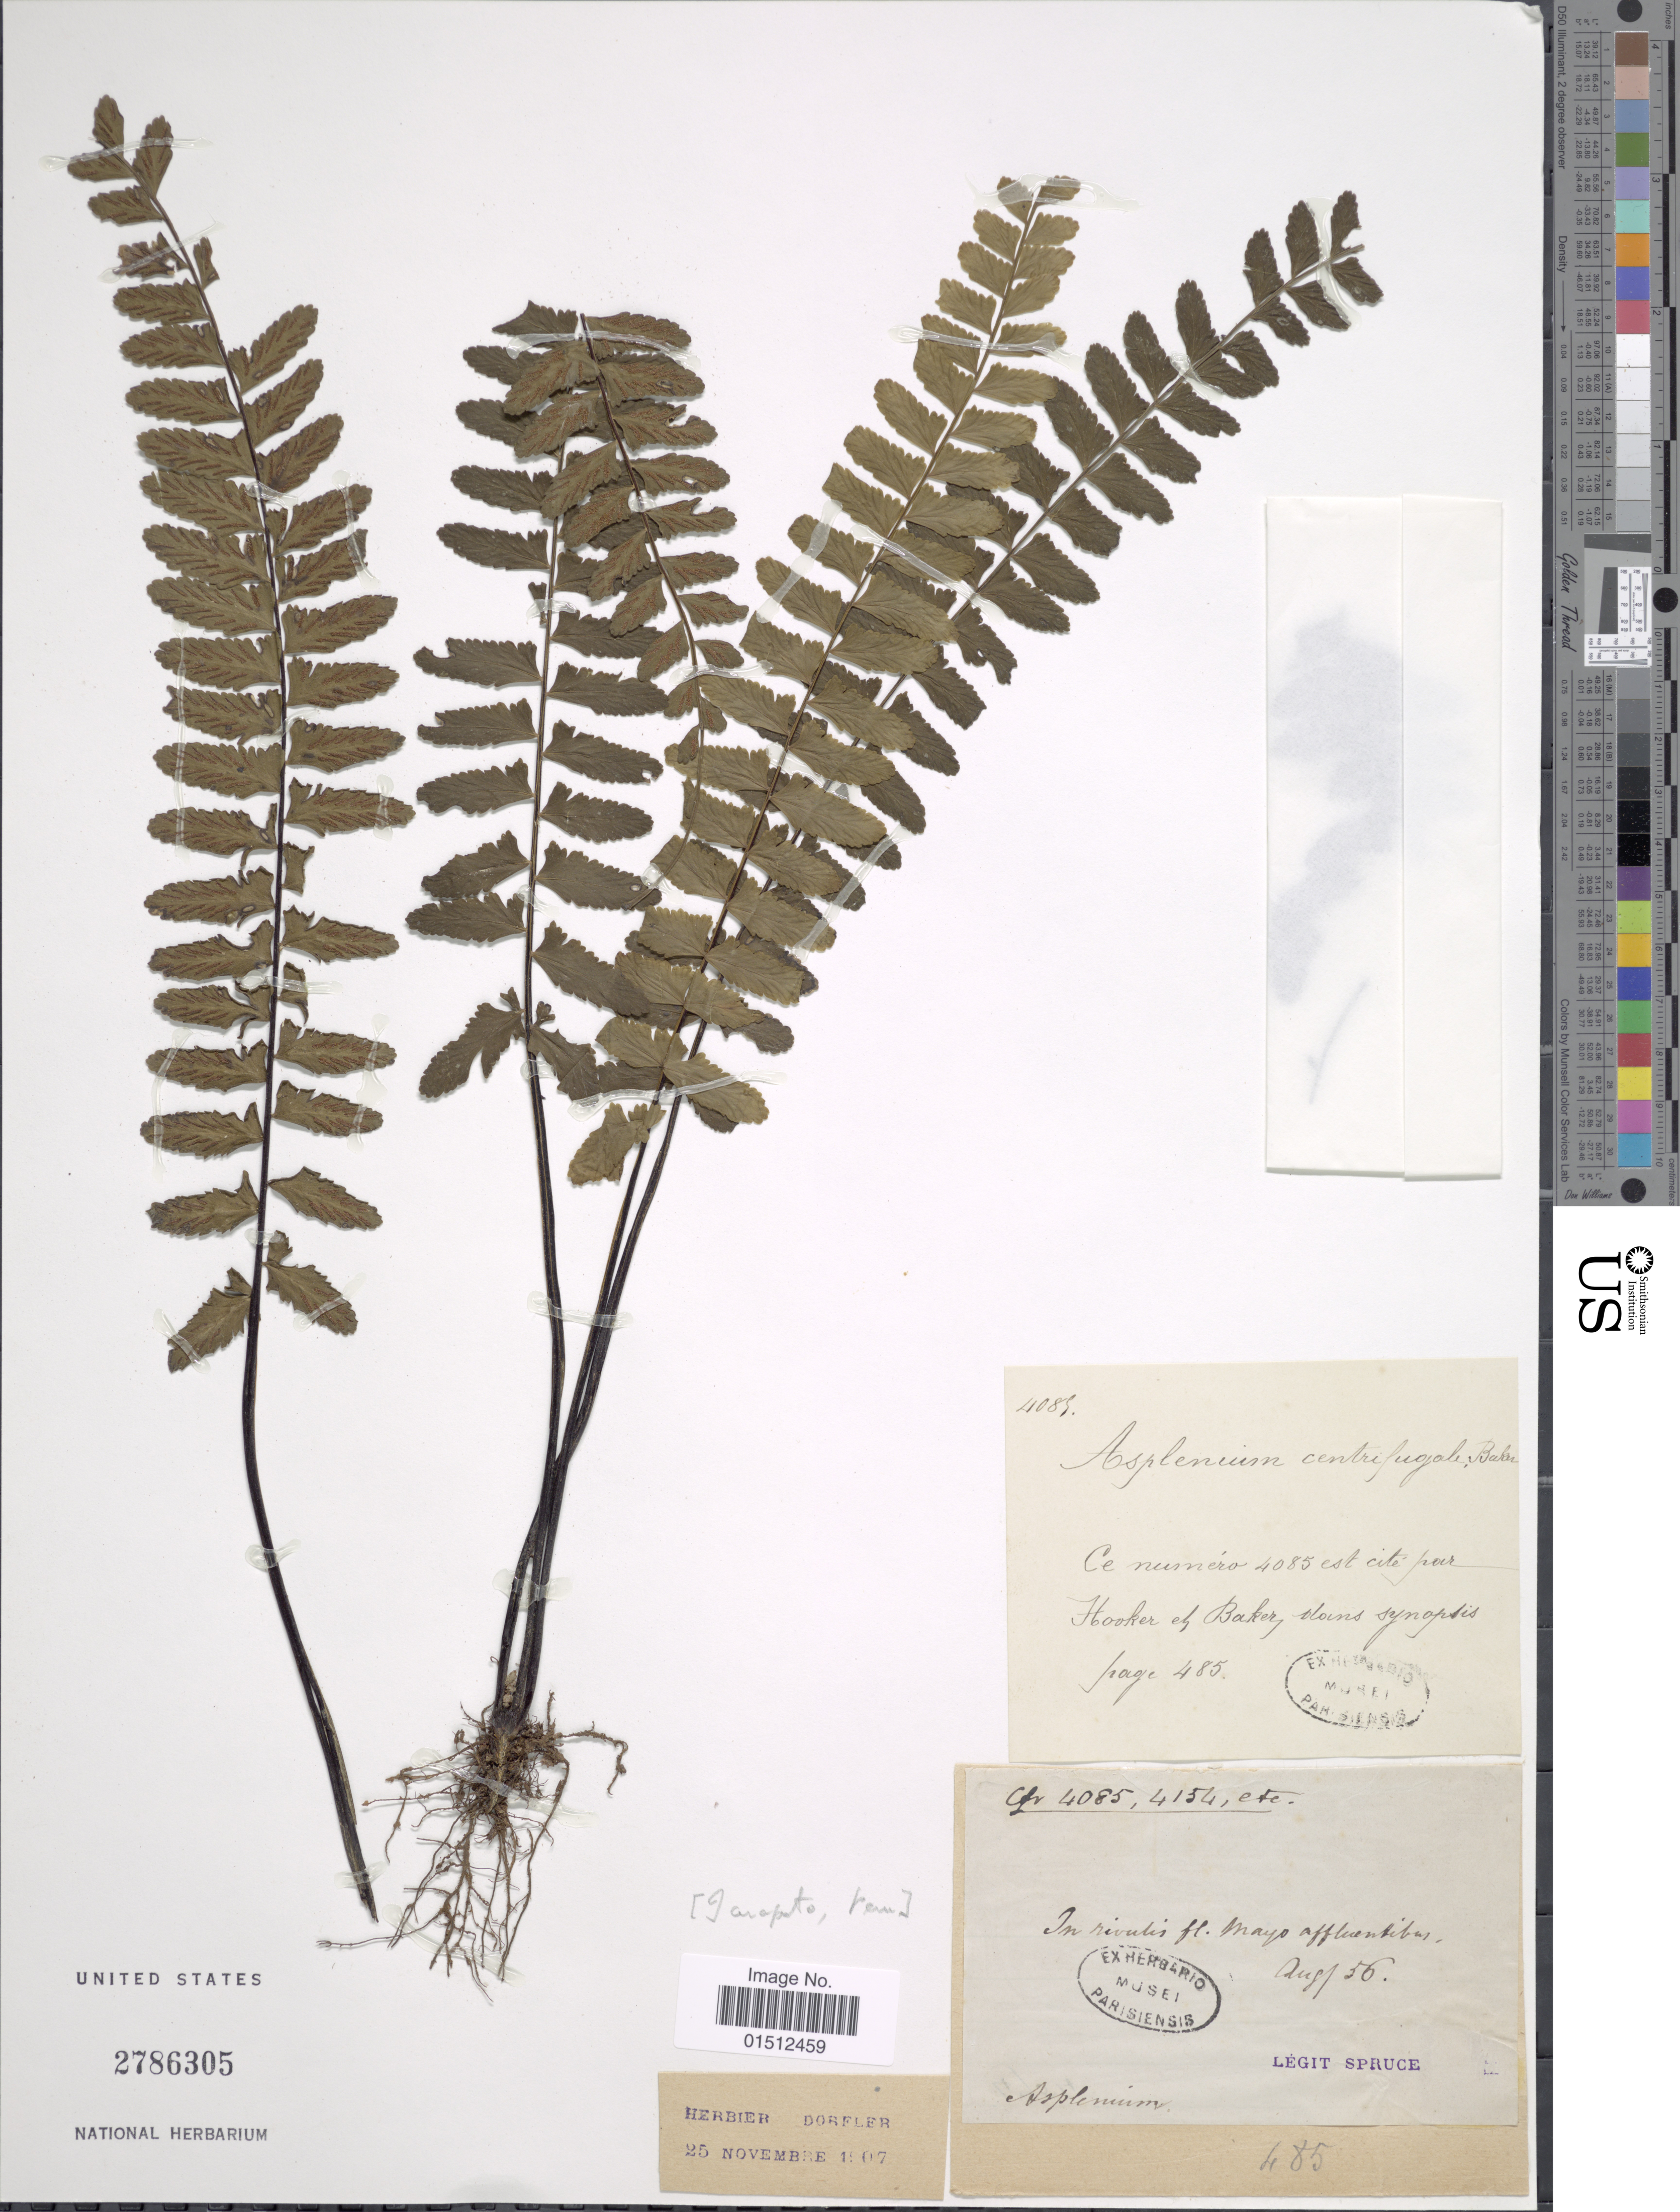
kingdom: Plantae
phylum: Tracheophyta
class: Polypodiopsida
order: Polypodiales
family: Aspleniaceae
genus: Asplenium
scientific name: Asplenium radicans var. cirrhatum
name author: (Rich. ex Willd.) Rosenst.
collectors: -. Spruce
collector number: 4085/4154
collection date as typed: Transcribed d/m/y: /8/56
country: Peru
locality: In rivulis fl. Mayo affluentibus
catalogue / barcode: US 2786305